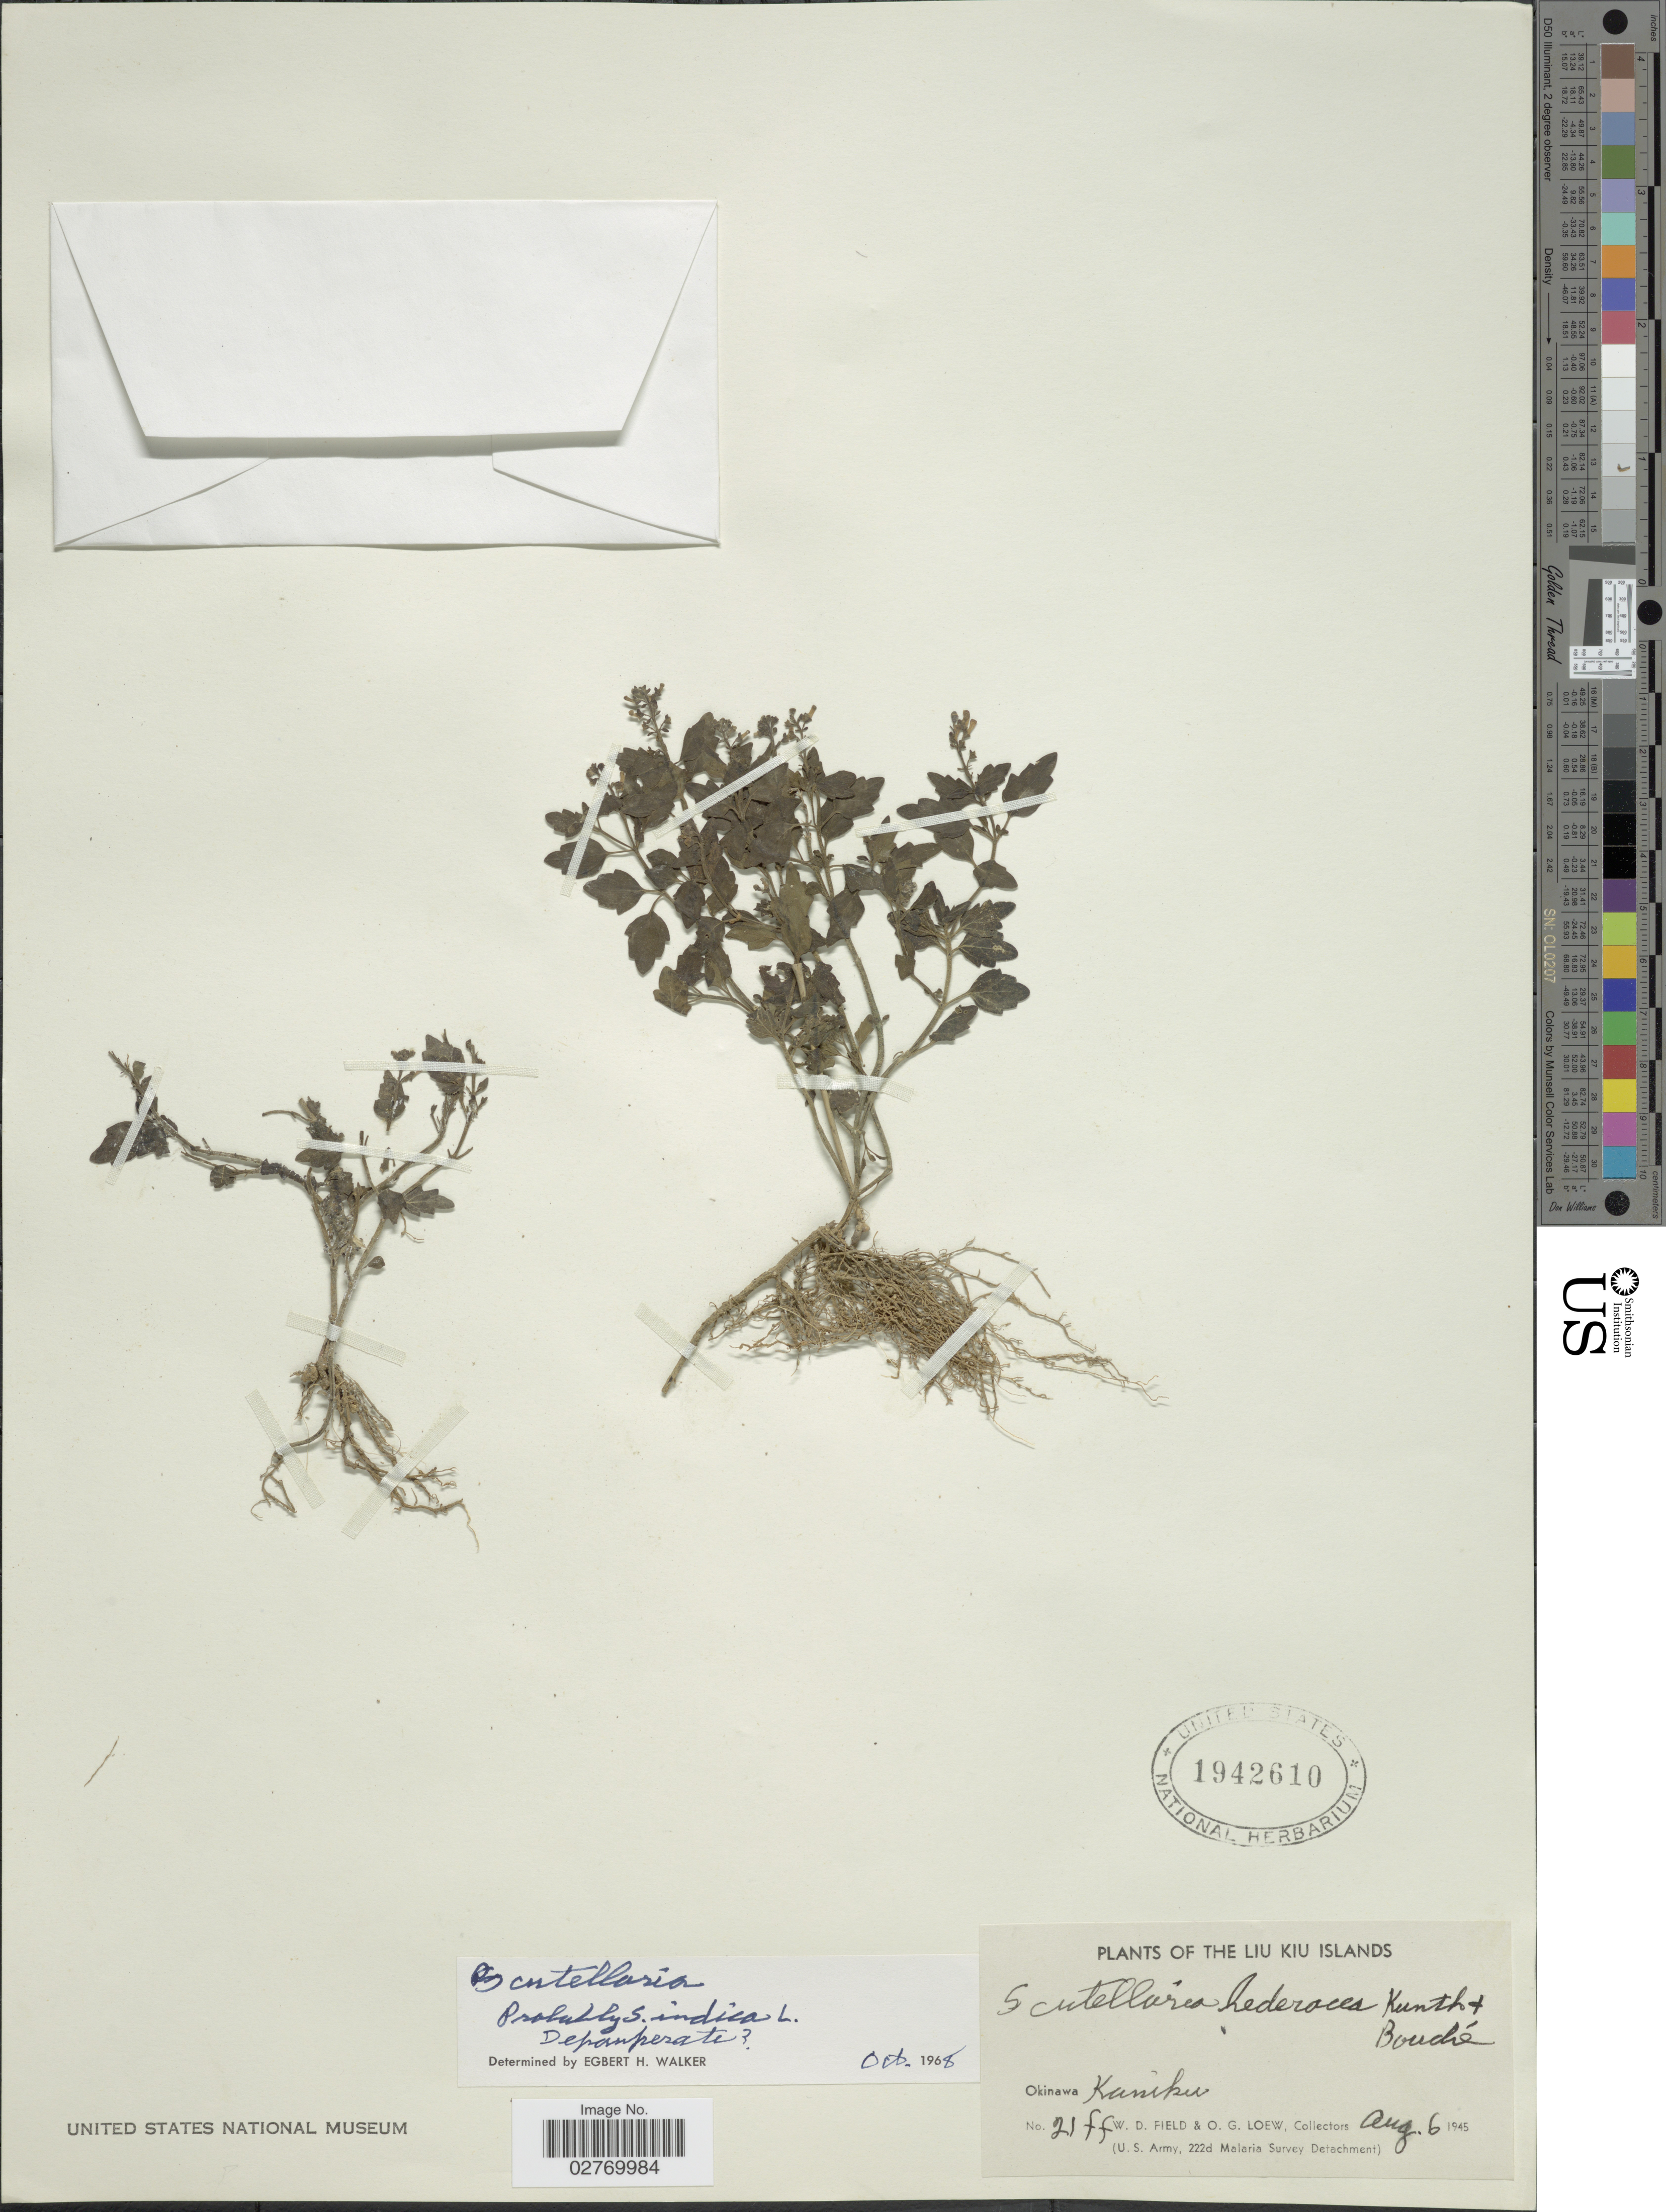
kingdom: Plantae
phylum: Tracheophyta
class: Magnoliopsida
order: Lamiales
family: Lamiaceae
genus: Scutellaria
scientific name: Scutellaria indica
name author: L.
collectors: W. D. Field & O. G. Loew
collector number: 21ff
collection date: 1945-08-06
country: Japan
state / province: Okinawa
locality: Liu Kiu Islands. Kaniku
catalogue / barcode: US 1942610